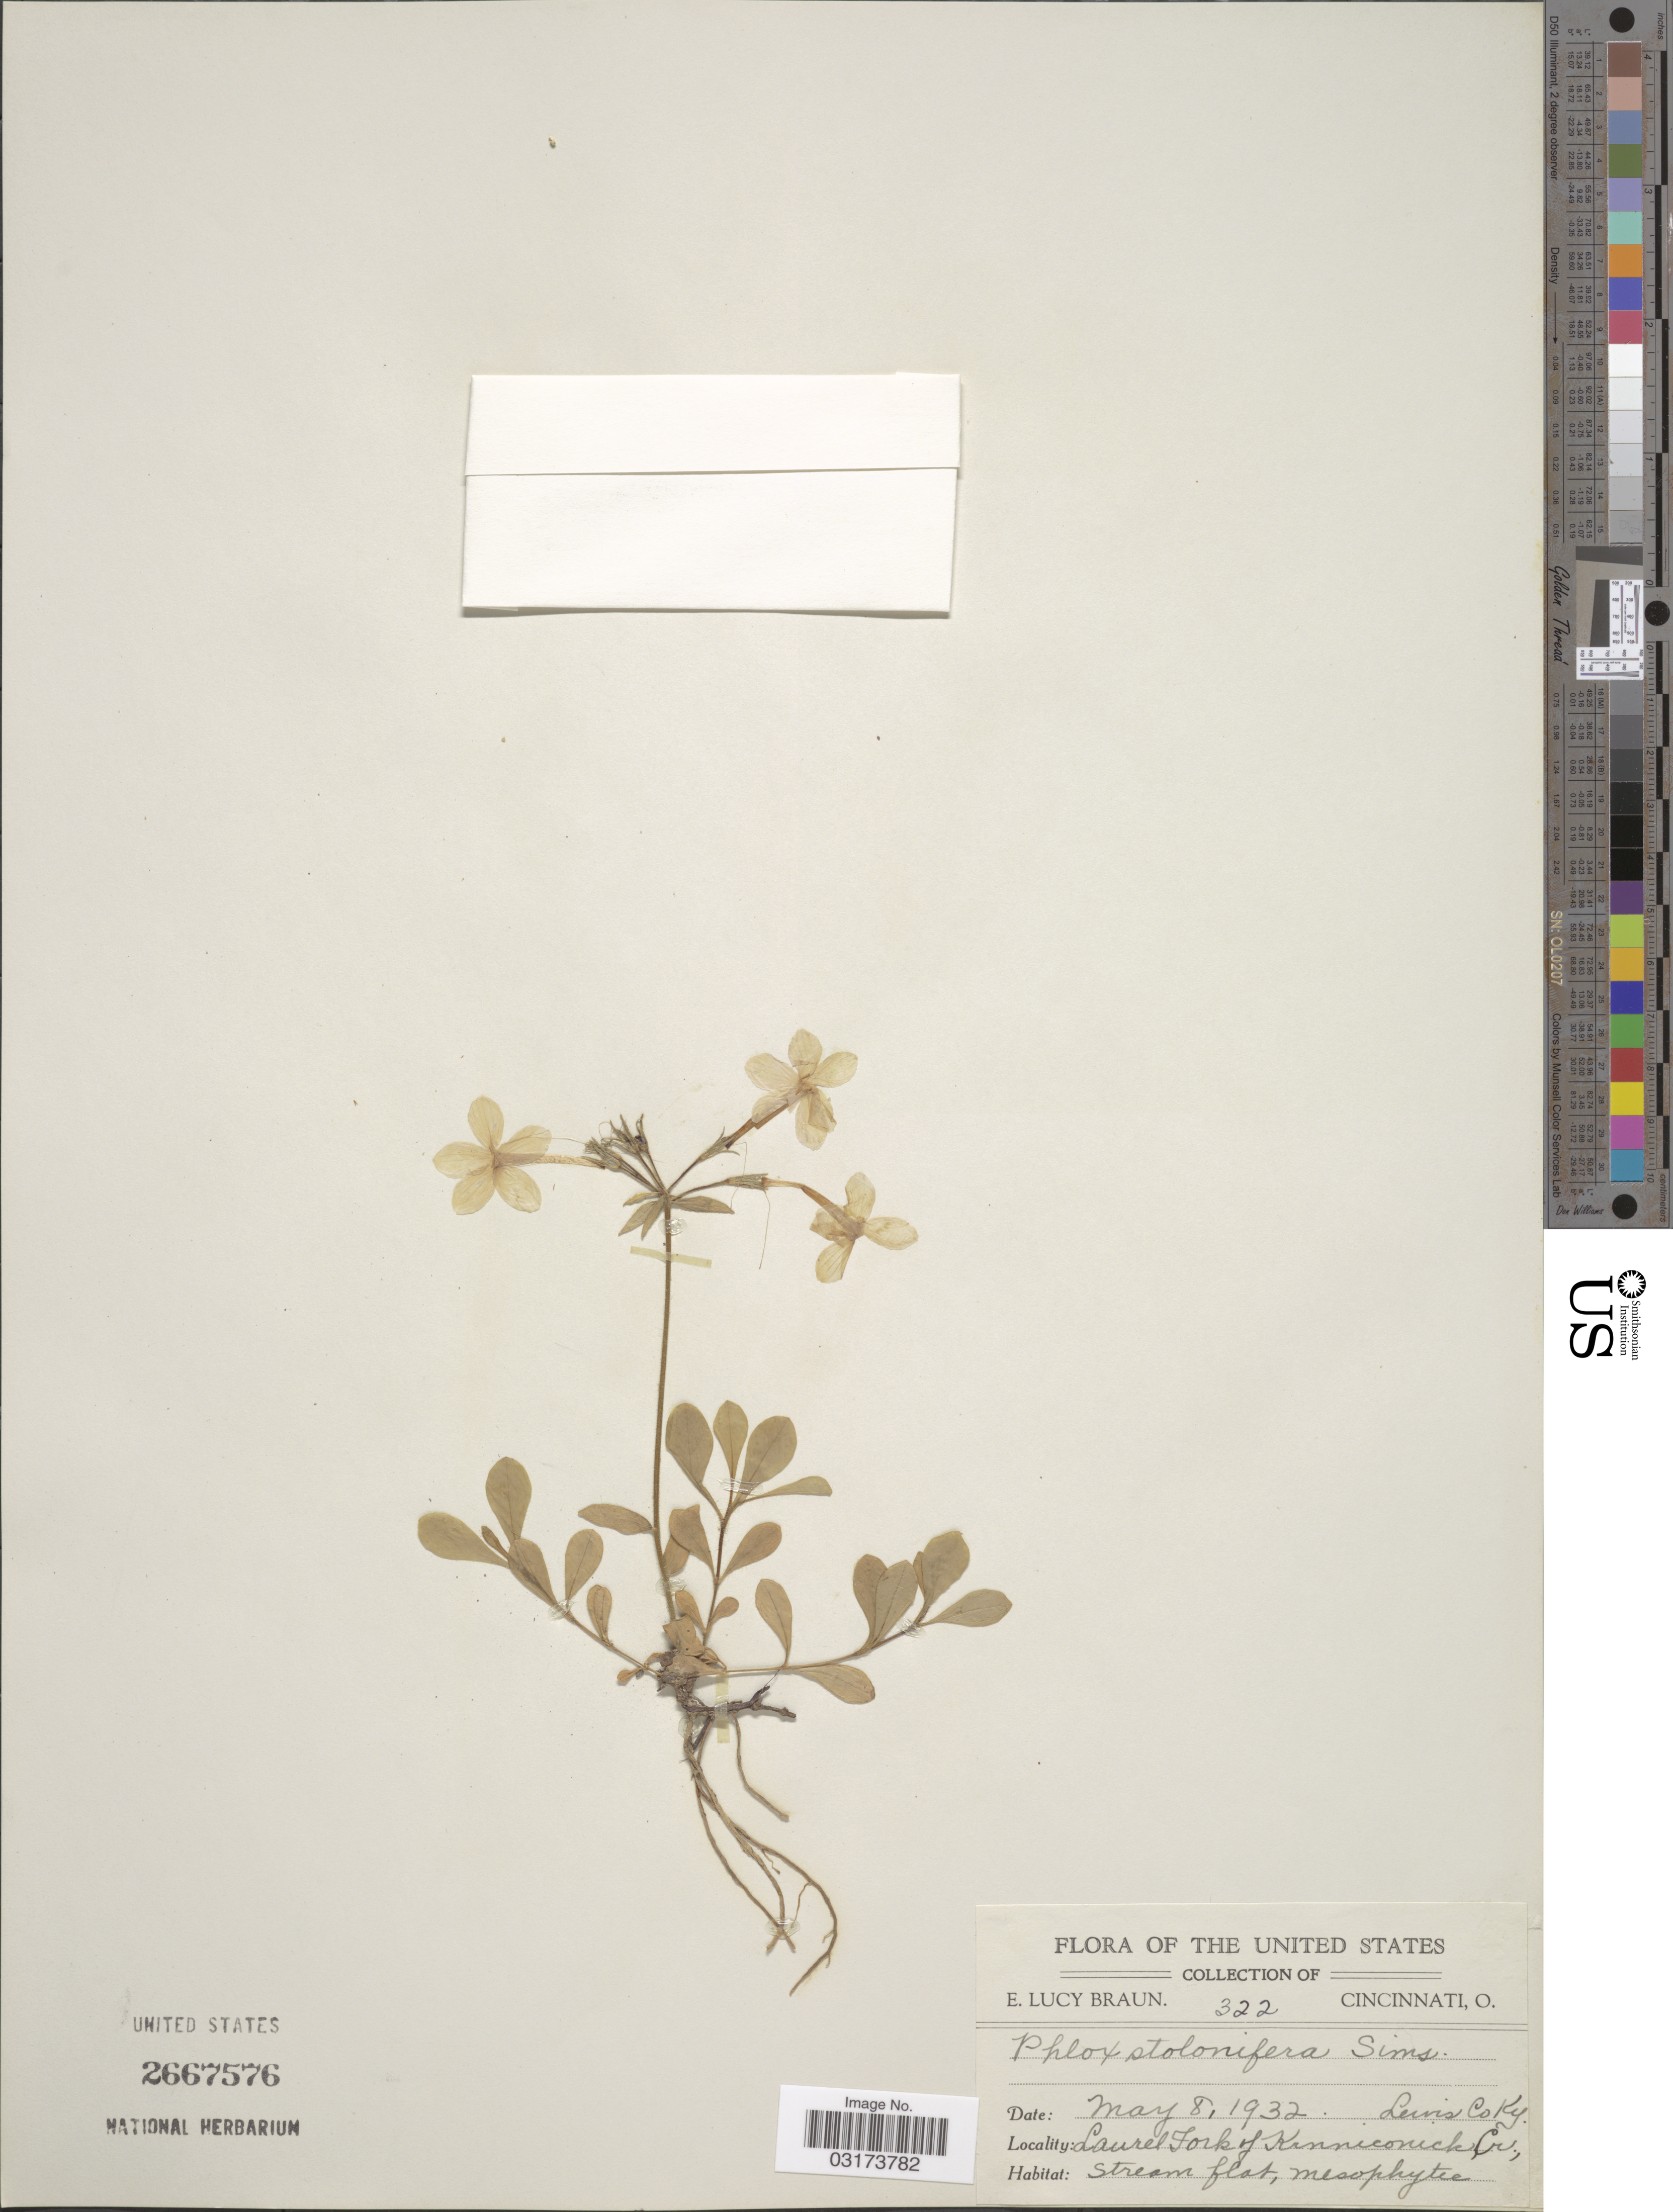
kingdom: Plantae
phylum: Tracheophyta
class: Magnoliopsida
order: Ericales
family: Polemoniaceae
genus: Phlox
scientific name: Phlox stolonifera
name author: Sims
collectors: E. L. Braun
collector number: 322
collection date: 1932-05-08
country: United States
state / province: Kentucky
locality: Laurel Fork of Kenniconick Cr. Lewis Co.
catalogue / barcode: US 2667576